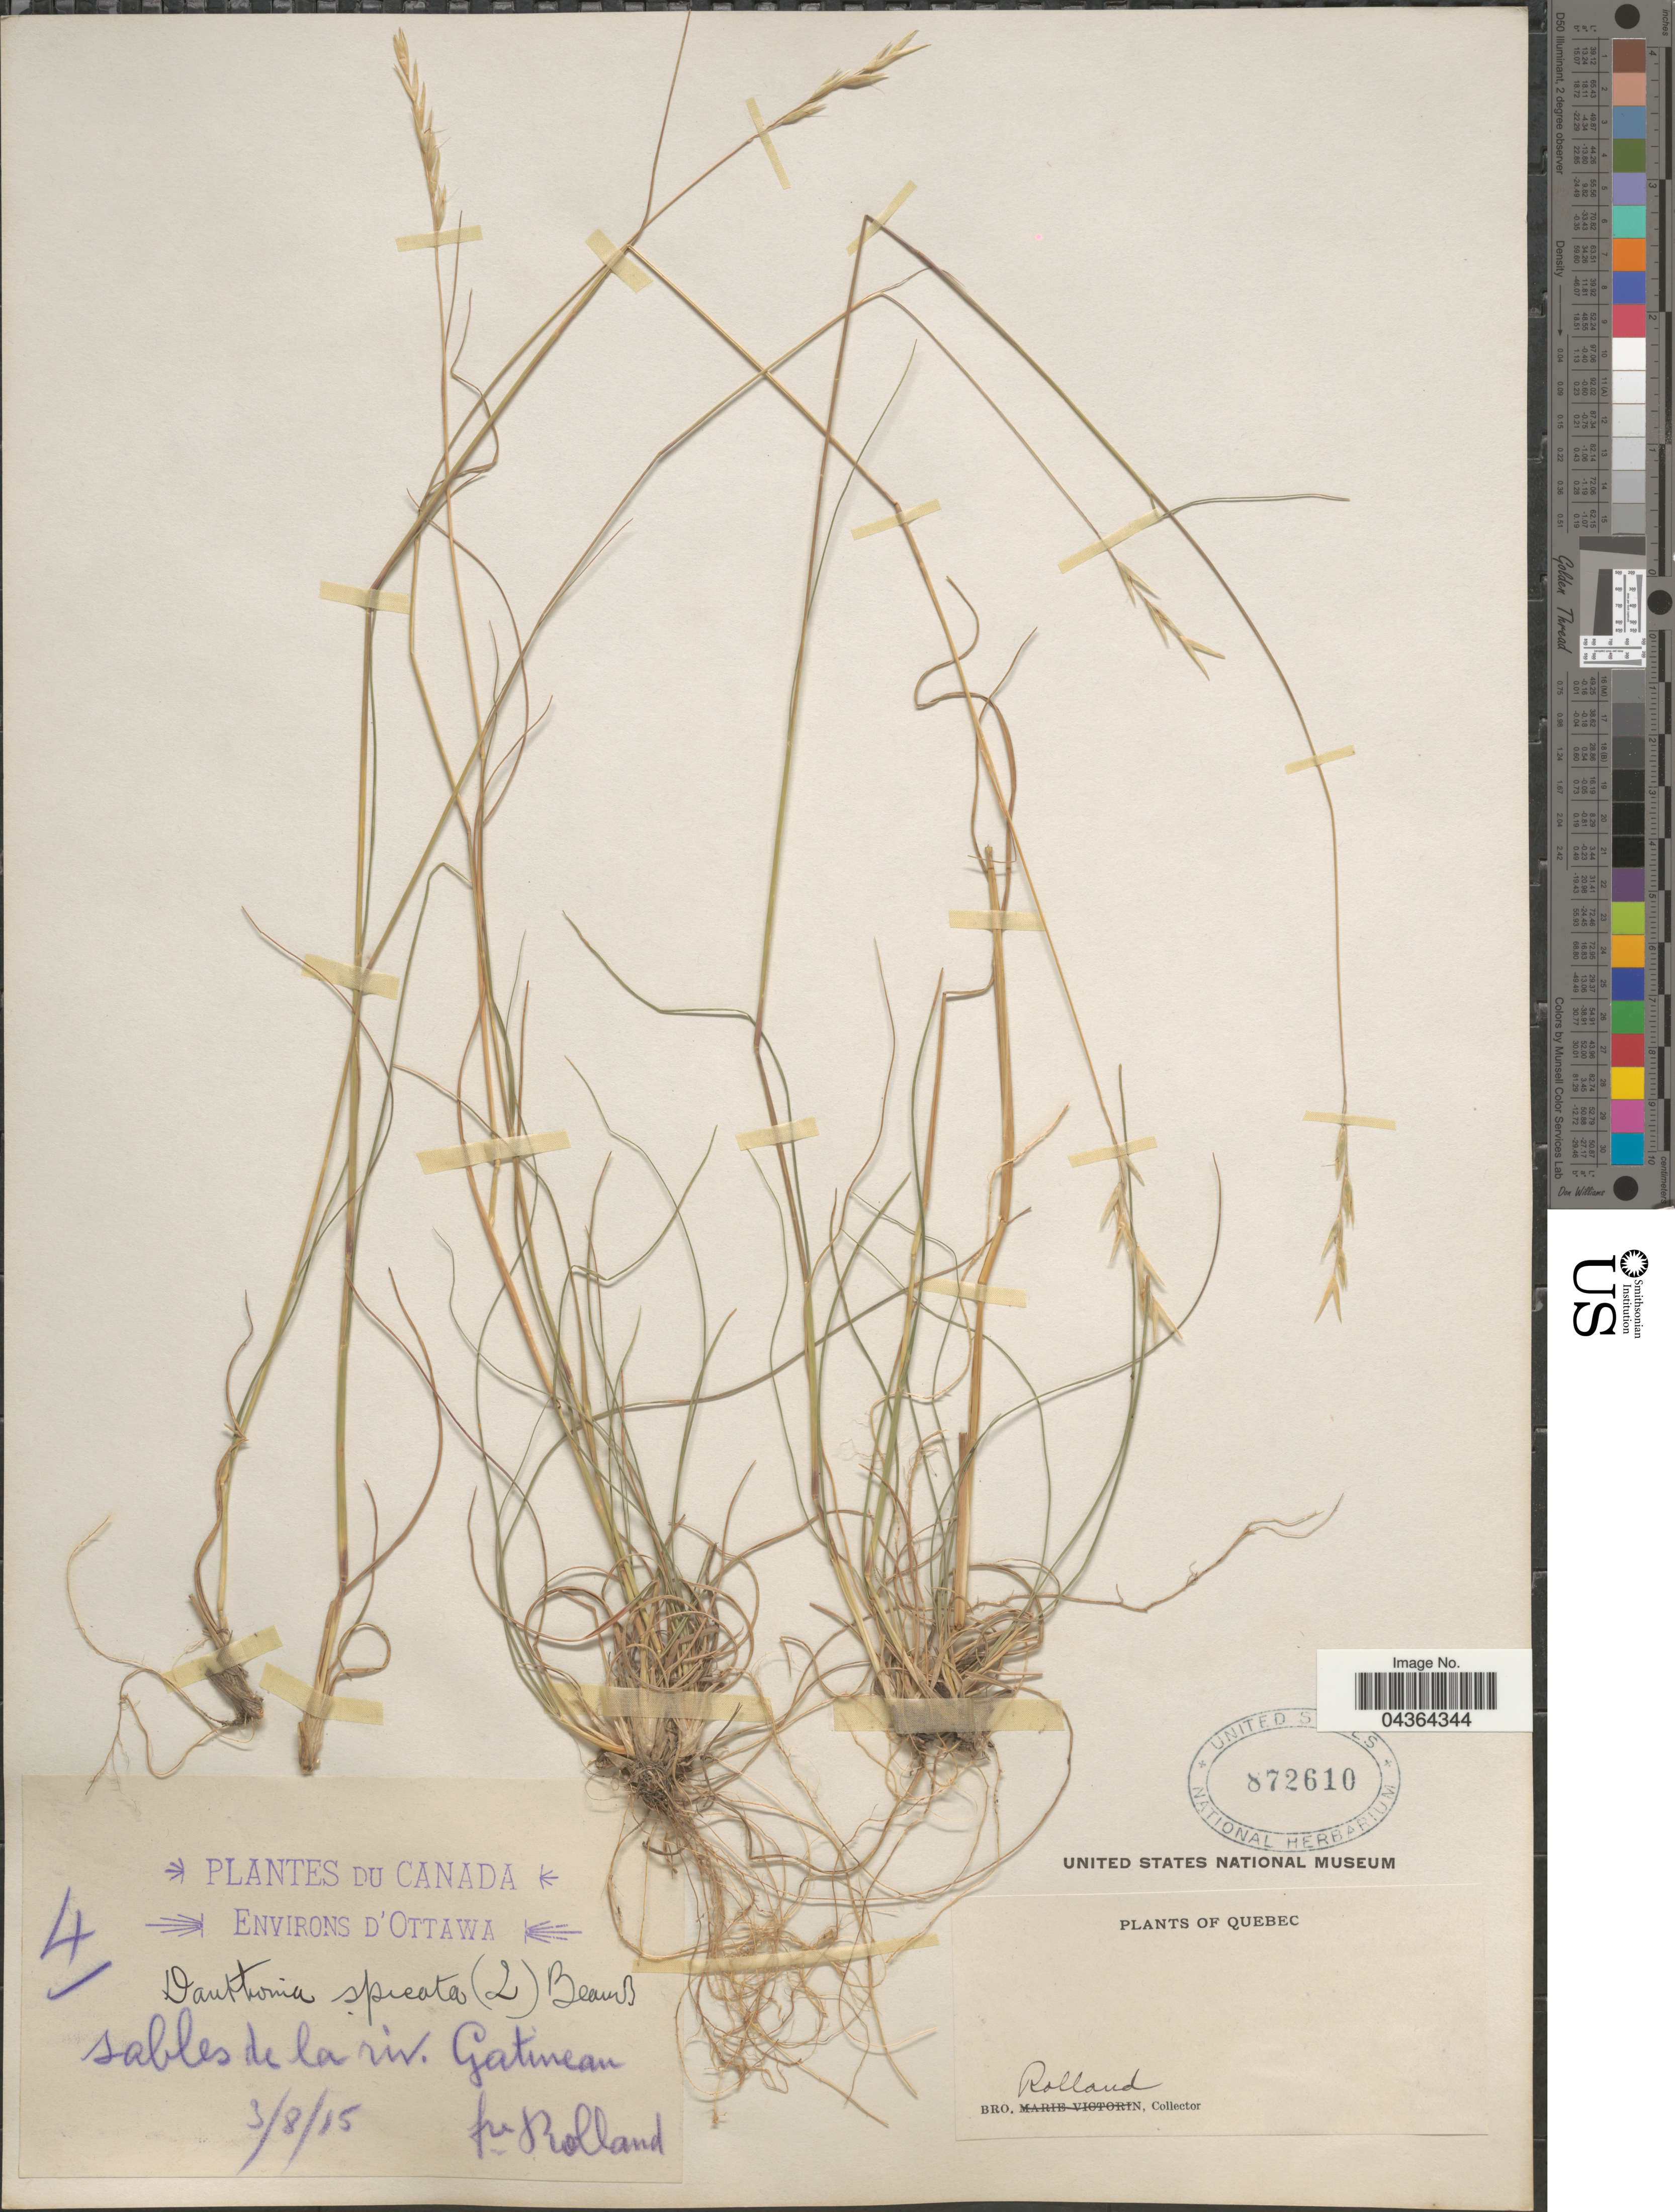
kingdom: Plantae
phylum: Tracheophyta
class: Liliopsida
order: Poales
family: Poaceae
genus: Danthonia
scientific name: Danthonia spicata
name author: (L.) P. Beauv. ex Roem. & Schult.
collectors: B. Rolland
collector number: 4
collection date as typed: Transcribed d/m/y: 3/8/15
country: Canada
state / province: Quebec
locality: Environs d'Ottawa. Sables de la riv. Gatineau.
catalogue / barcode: US 872610